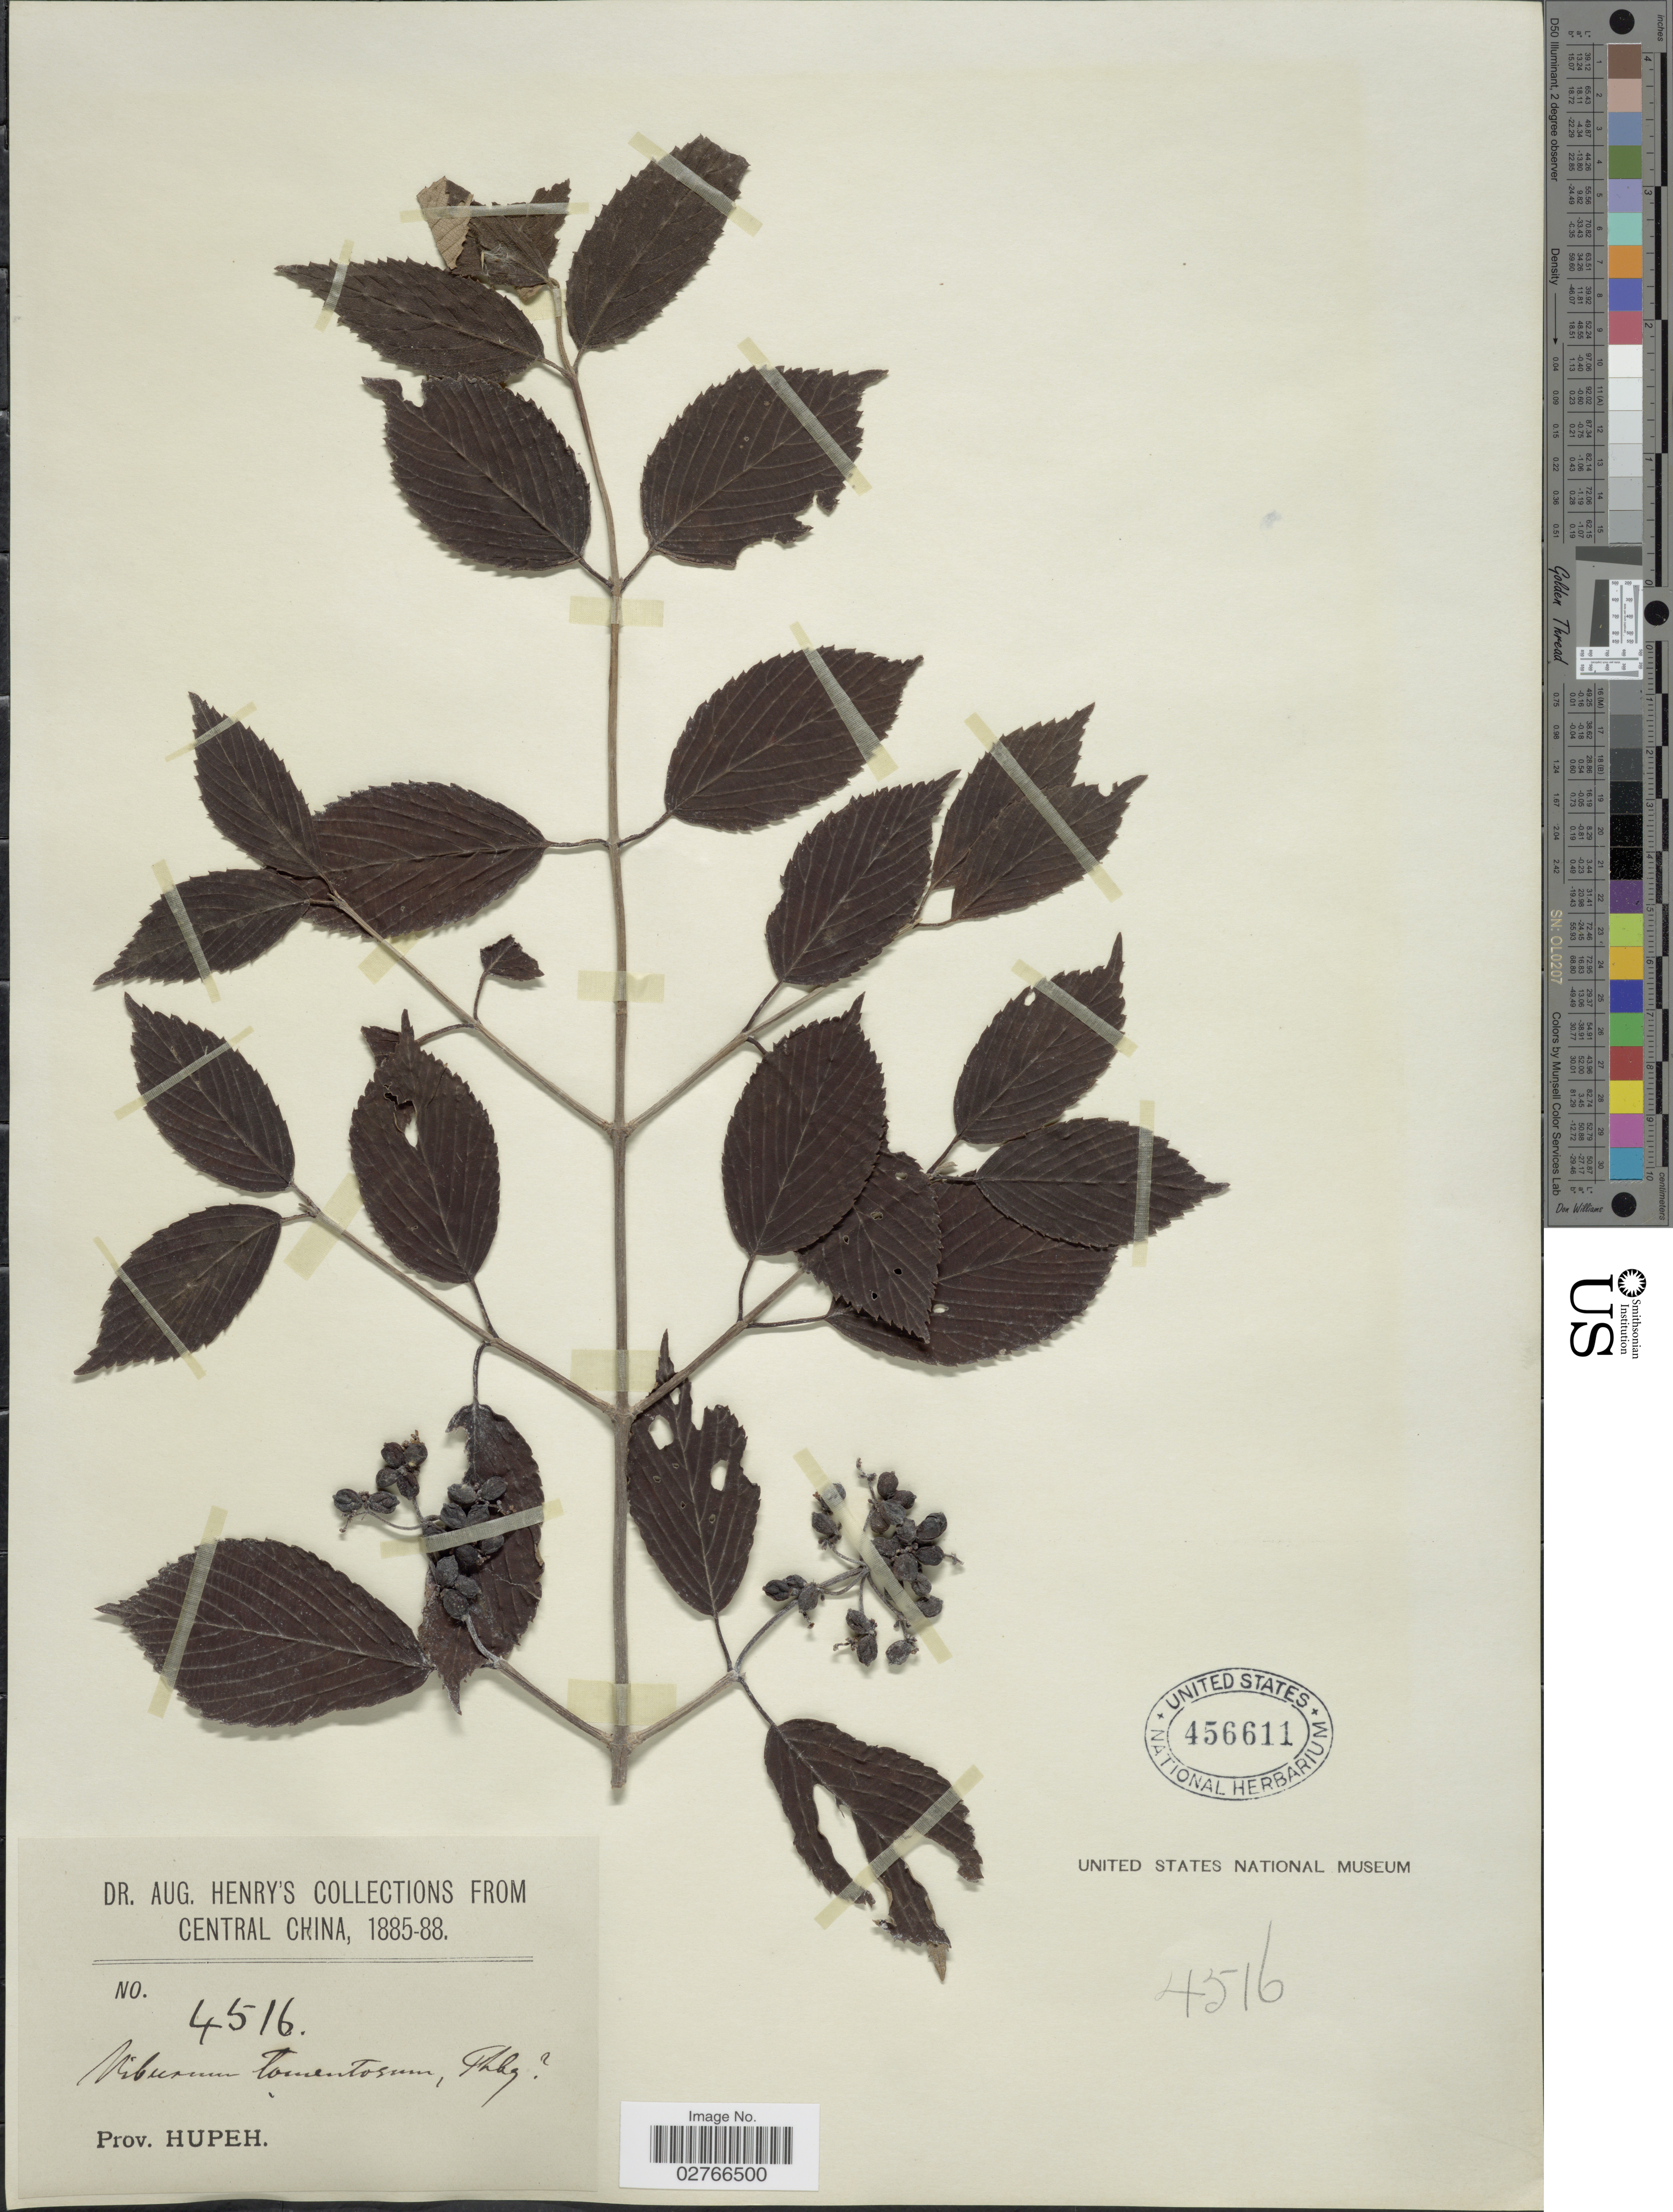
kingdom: Plantae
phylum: Tracheophyta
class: Magnoliopsida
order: Dipsacales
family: Viburnaceae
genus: Viburnum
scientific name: Viburnum tomentosum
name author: Thunb.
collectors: A. Henry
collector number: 4516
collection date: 1885/1888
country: China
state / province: Hubei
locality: Central China, Prov. Hupeh.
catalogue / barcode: US 456611